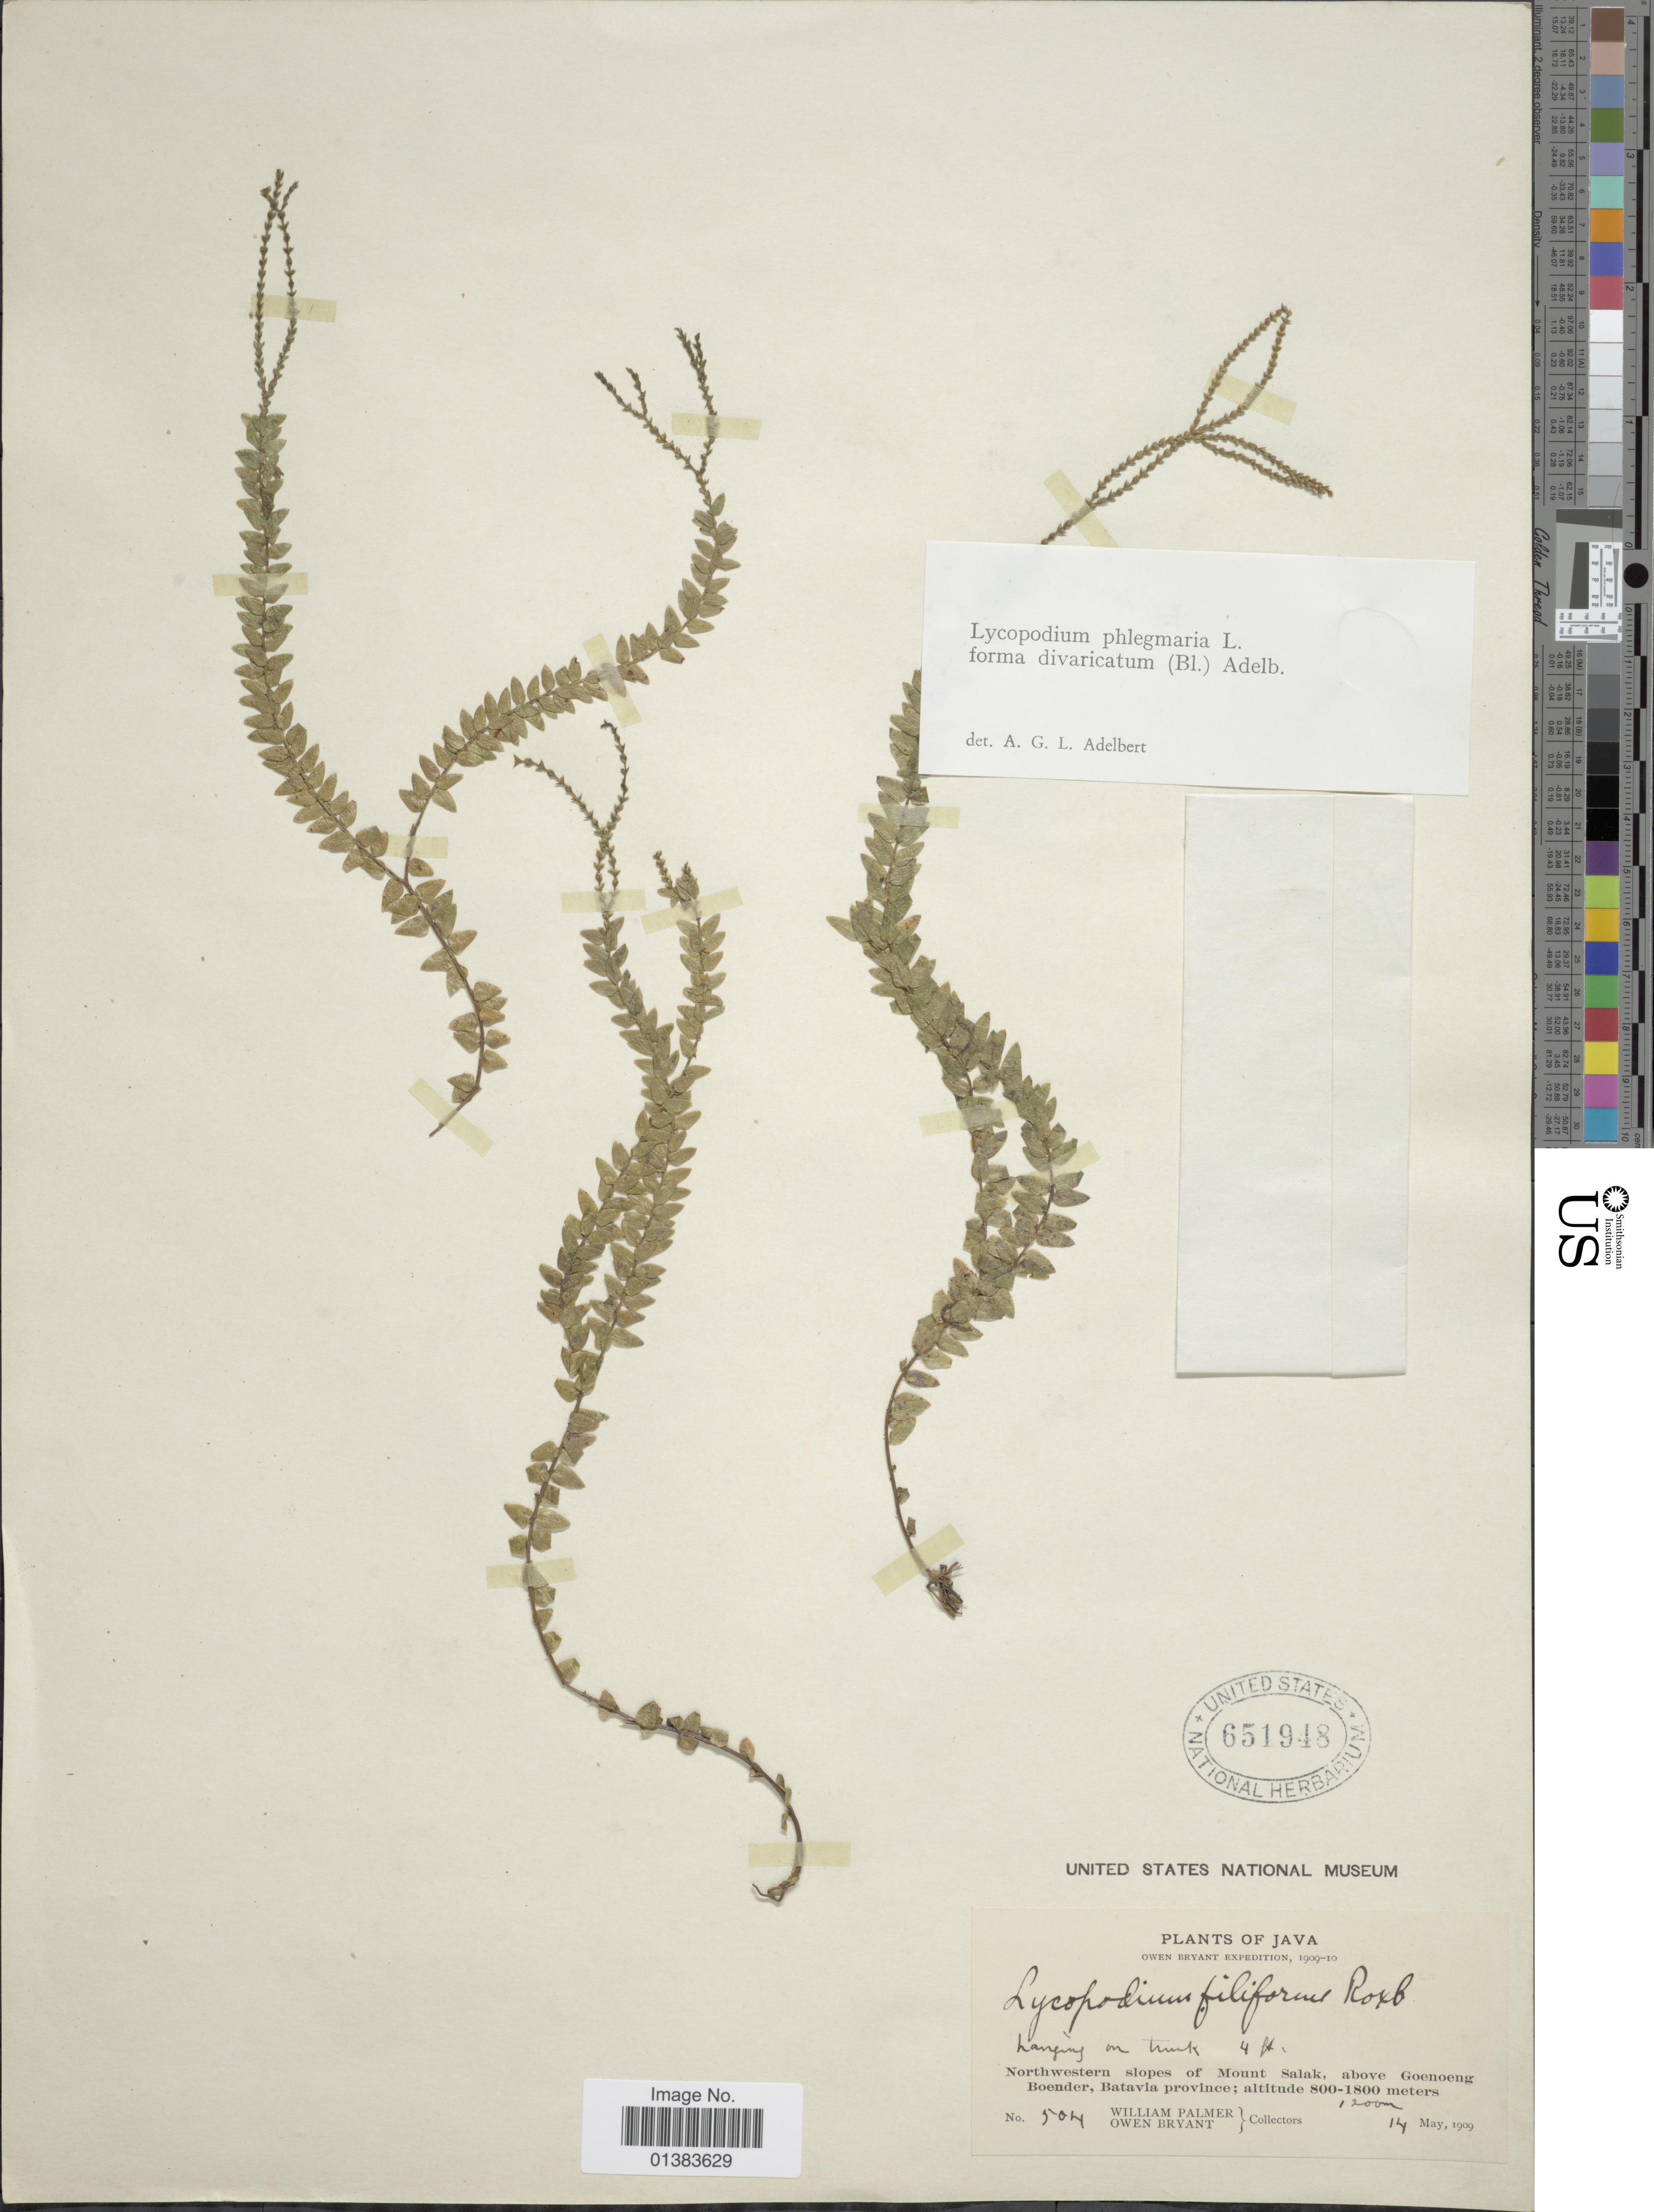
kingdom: Plantae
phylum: Tracheophyta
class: Lycopodiopsida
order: Lycopodiales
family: Lycopodiaceae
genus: Phlegmariurus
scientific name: Phlegmariurus phlegmaria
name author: (L.) Holub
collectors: W. Palmer & O. Bryant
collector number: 504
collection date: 1909-05-14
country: Indonesia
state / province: Java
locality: Northwestern slopes of Mount Salak, above Goenoeng Boender, Batavia province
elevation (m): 1200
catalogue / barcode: US 651948